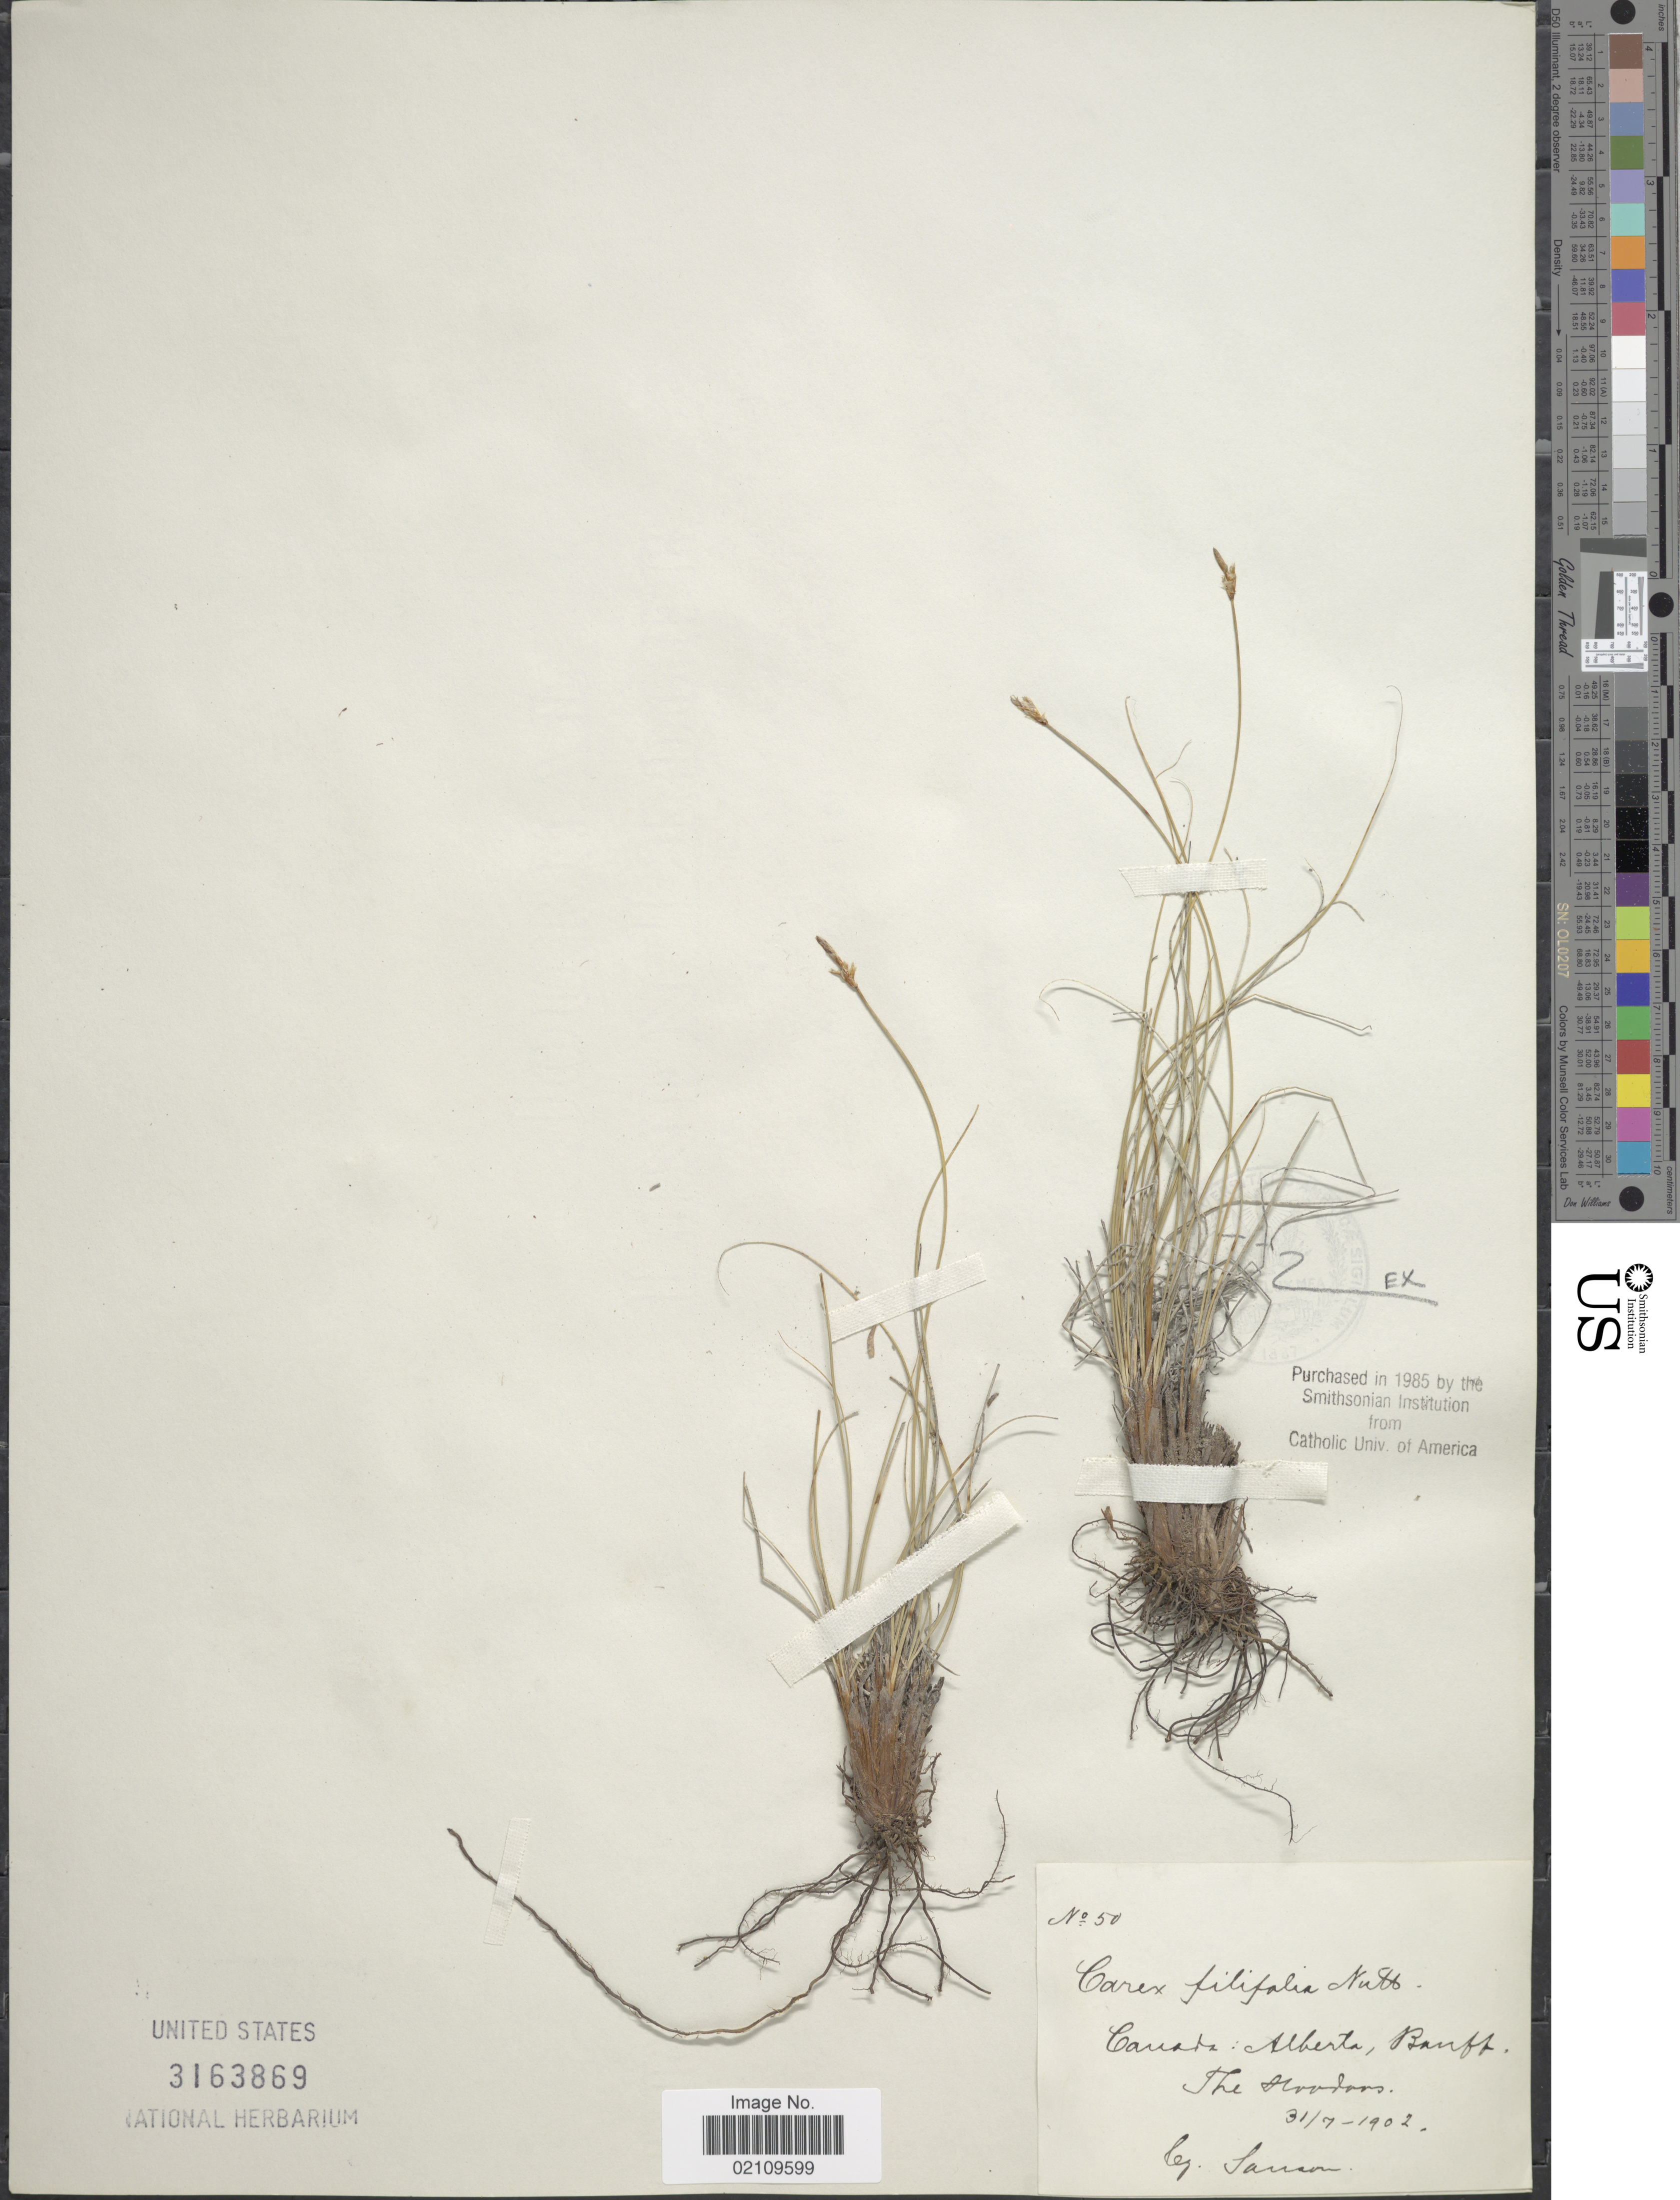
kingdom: Plantae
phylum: Tracheophyta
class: Liliopsida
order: Poales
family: Cyperaceae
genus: Carex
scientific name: Carex filifolia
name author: Nutt.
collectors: Sanan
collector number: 50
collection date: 1902-07-31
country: Canada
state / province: Alberta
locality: Banff, The Hoodoos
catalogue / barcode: US 3163869